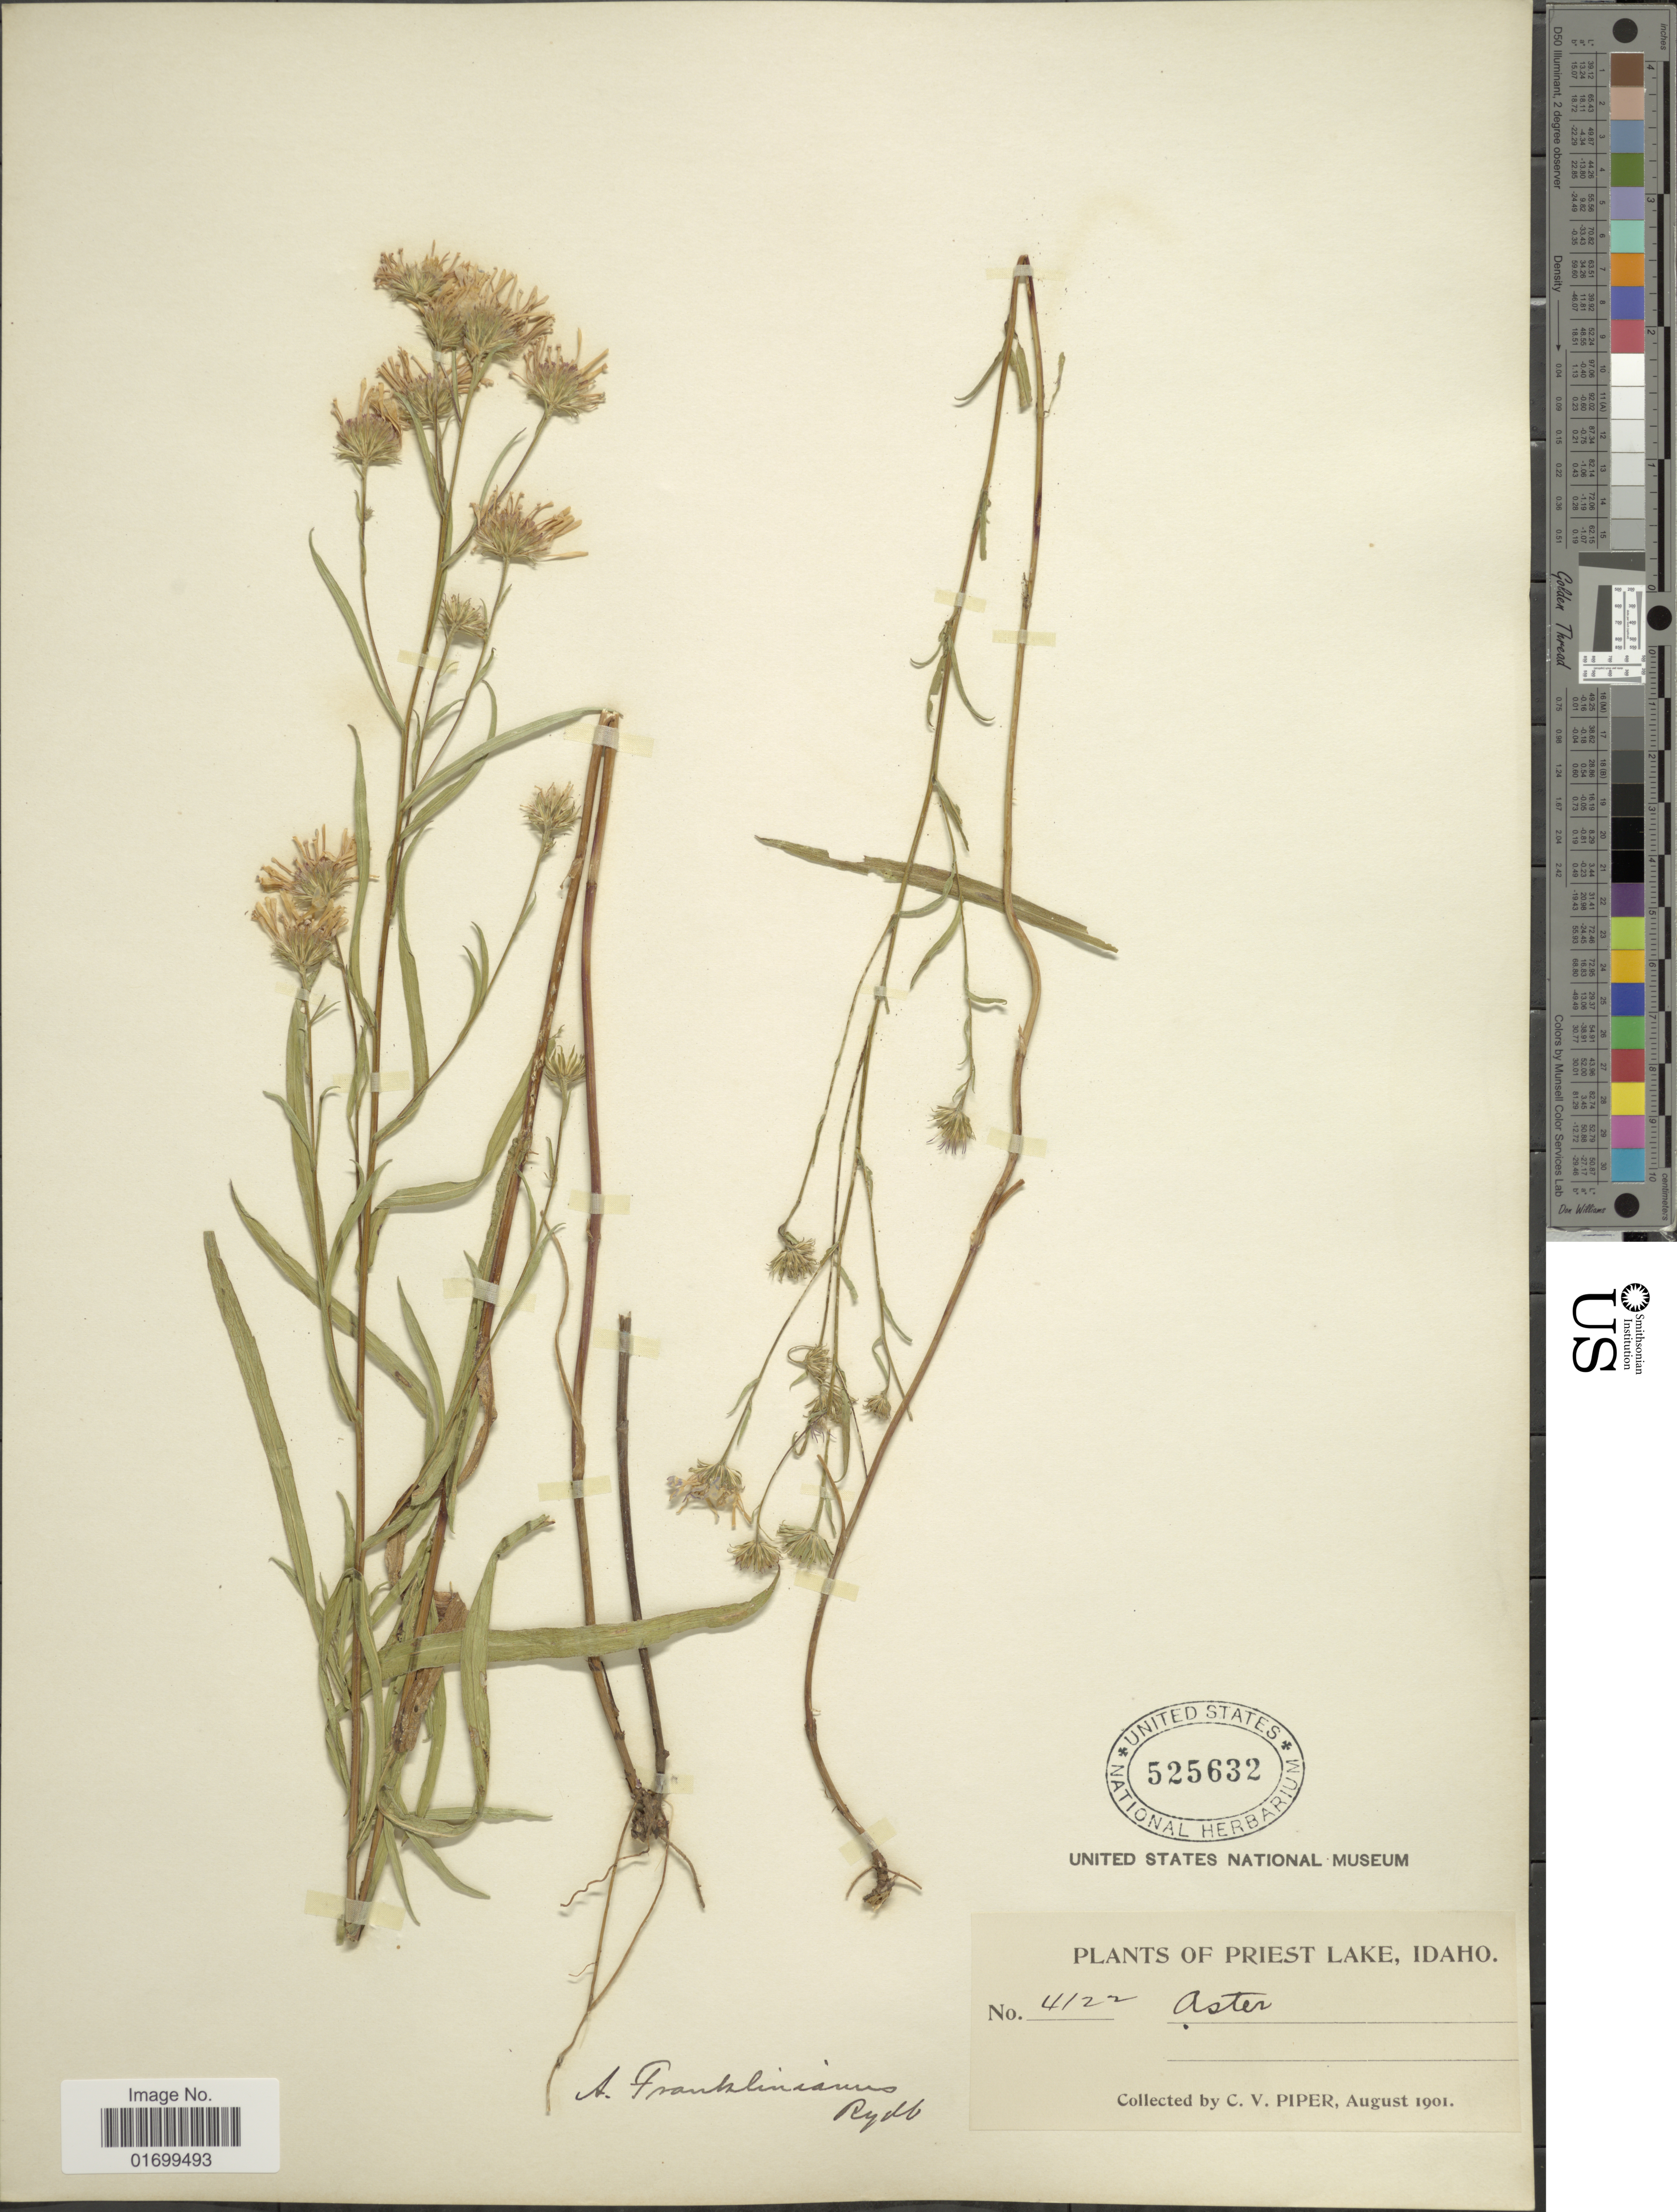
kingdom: Plantae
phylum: Tracheophyta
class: Magnoliopsida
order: Asterales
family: Asteraceae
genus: Symphyotrichum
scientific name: Symphyotrichum boreale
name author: (Torr. & A. Gray) Á. Löve & D. Löve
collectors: C. V. Piper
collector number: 4122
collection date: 1901-08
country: United States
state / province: Idaho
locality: Priest Lake.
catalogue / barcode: US 525632